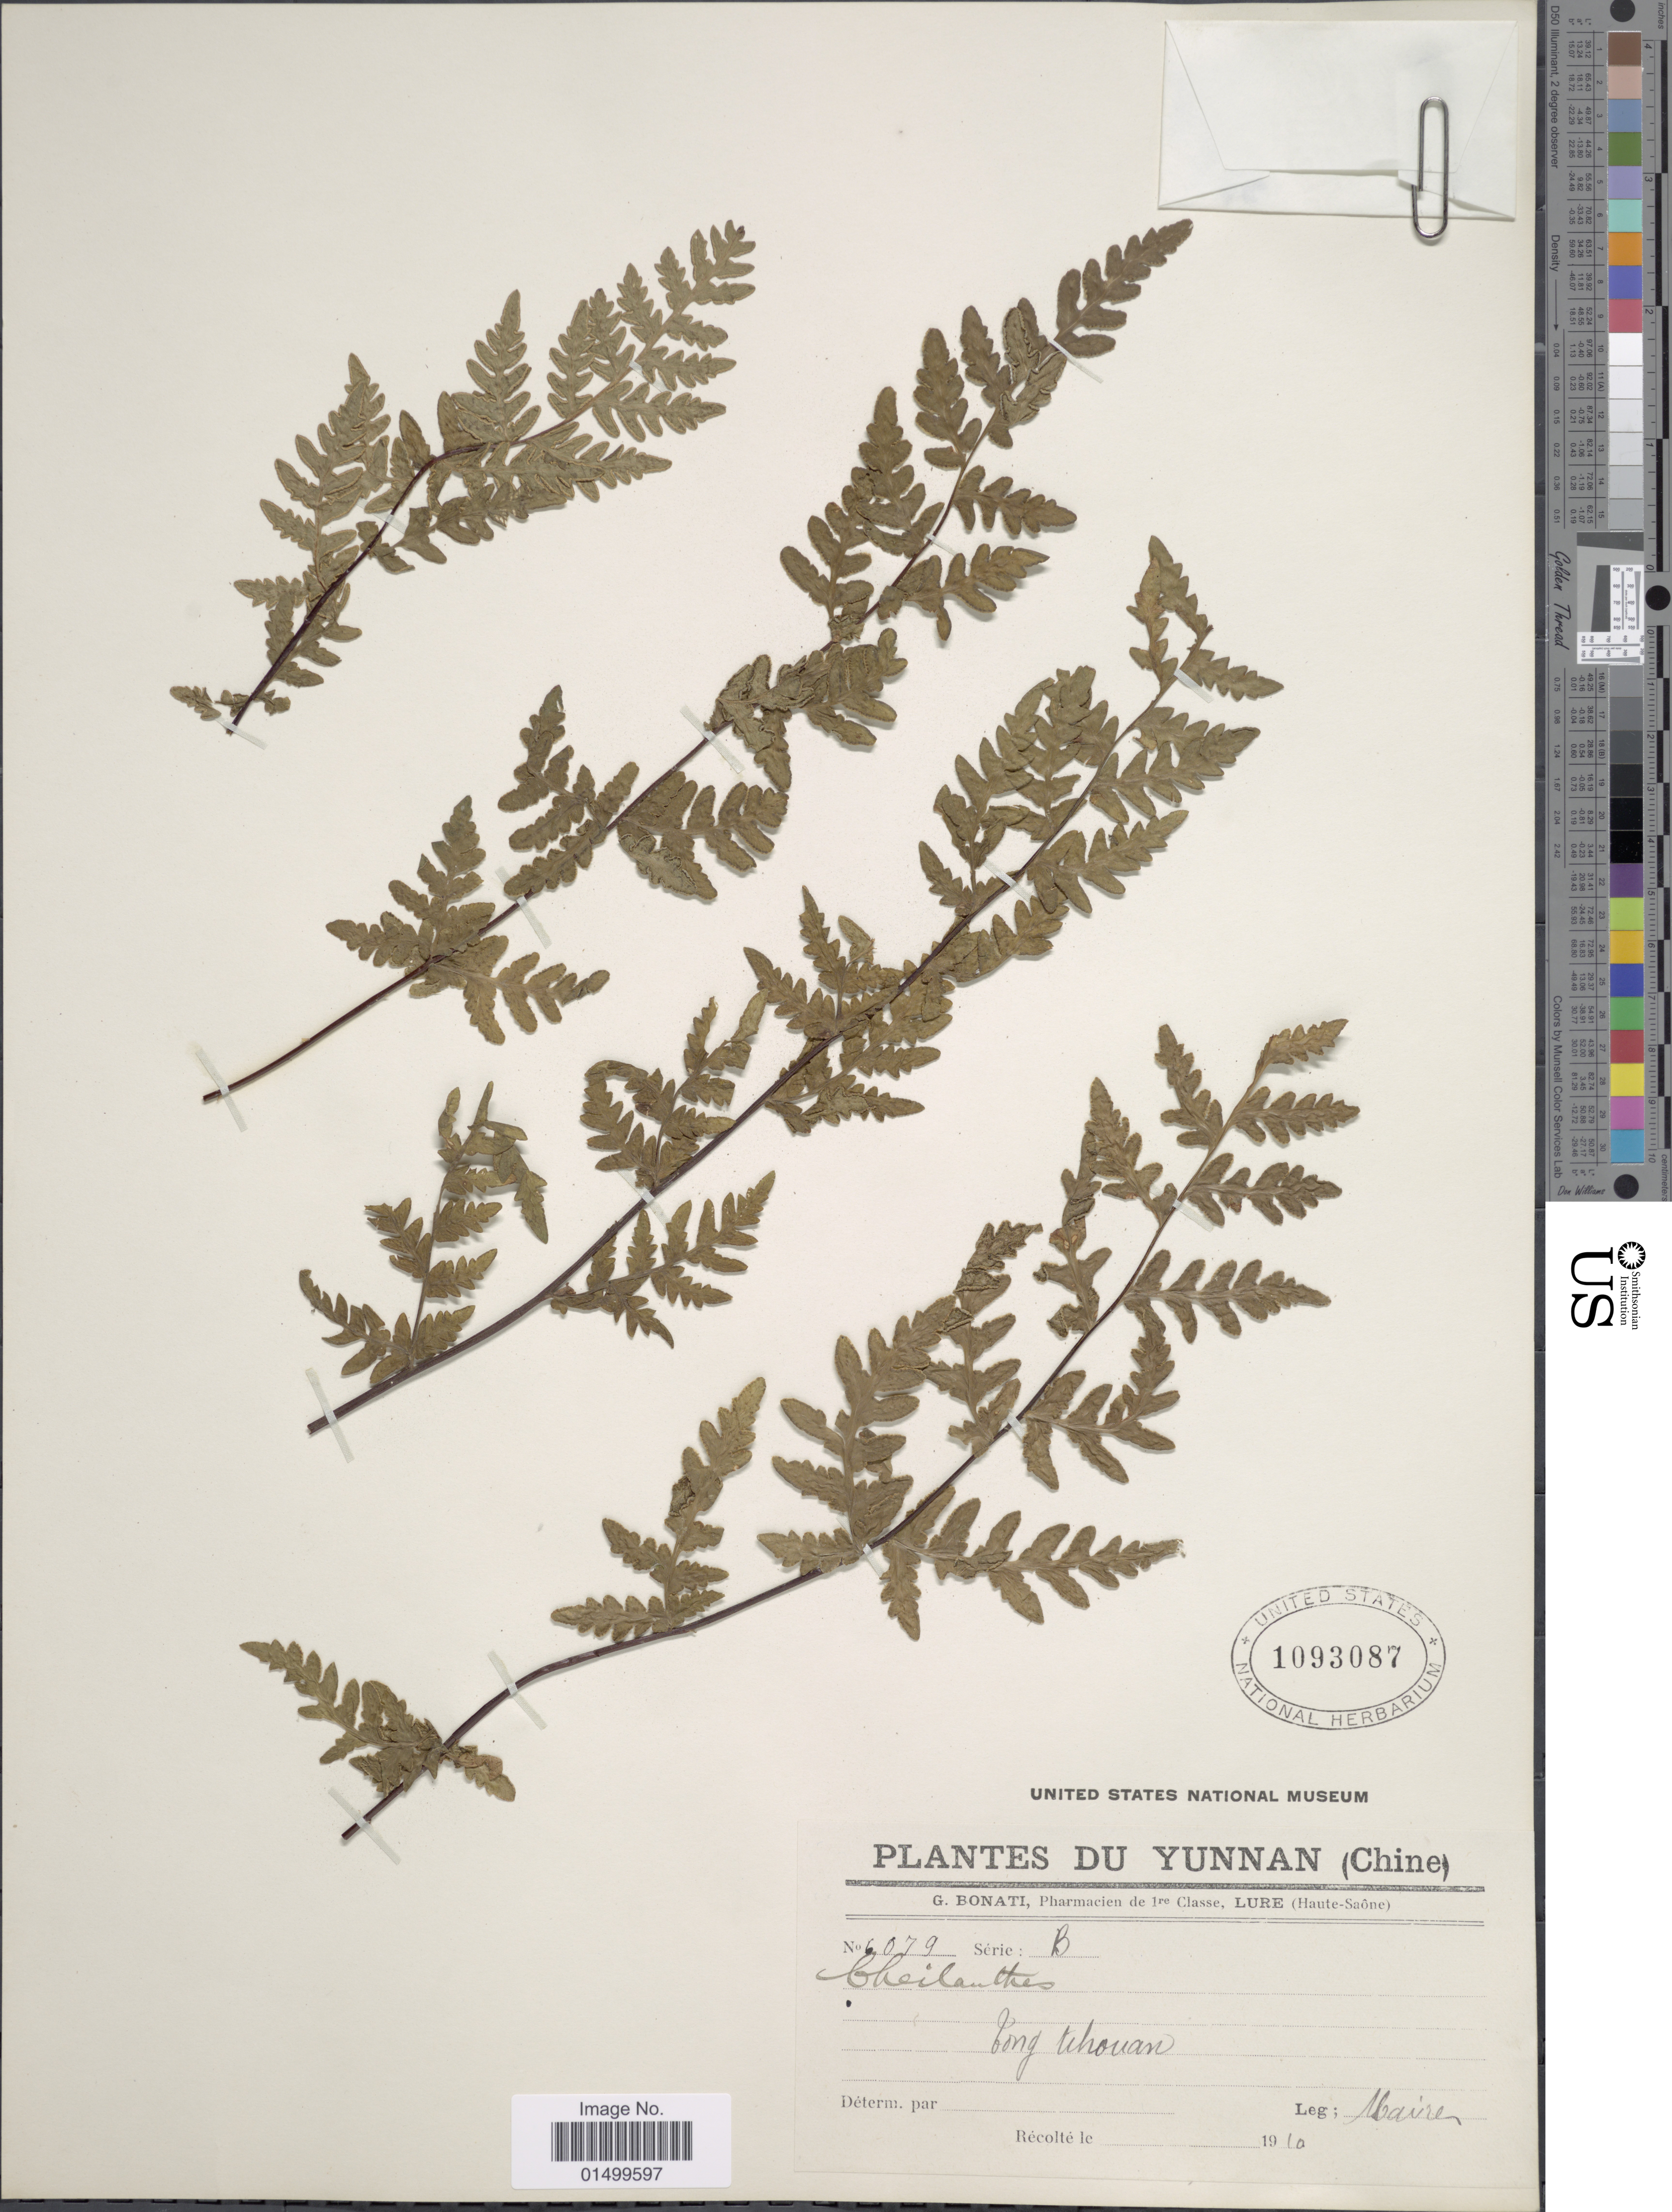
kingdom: Plantae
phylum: Tracheophyta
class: Polypodiopsida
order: Polypodiales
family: Pteridaceae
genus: Cheilanthes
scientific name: Cheilanthes patula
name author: Baker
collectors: Maire, --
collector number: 6079B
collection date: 1910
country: China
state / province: Yunnan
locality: Tongchuan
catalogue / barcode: US 1093087